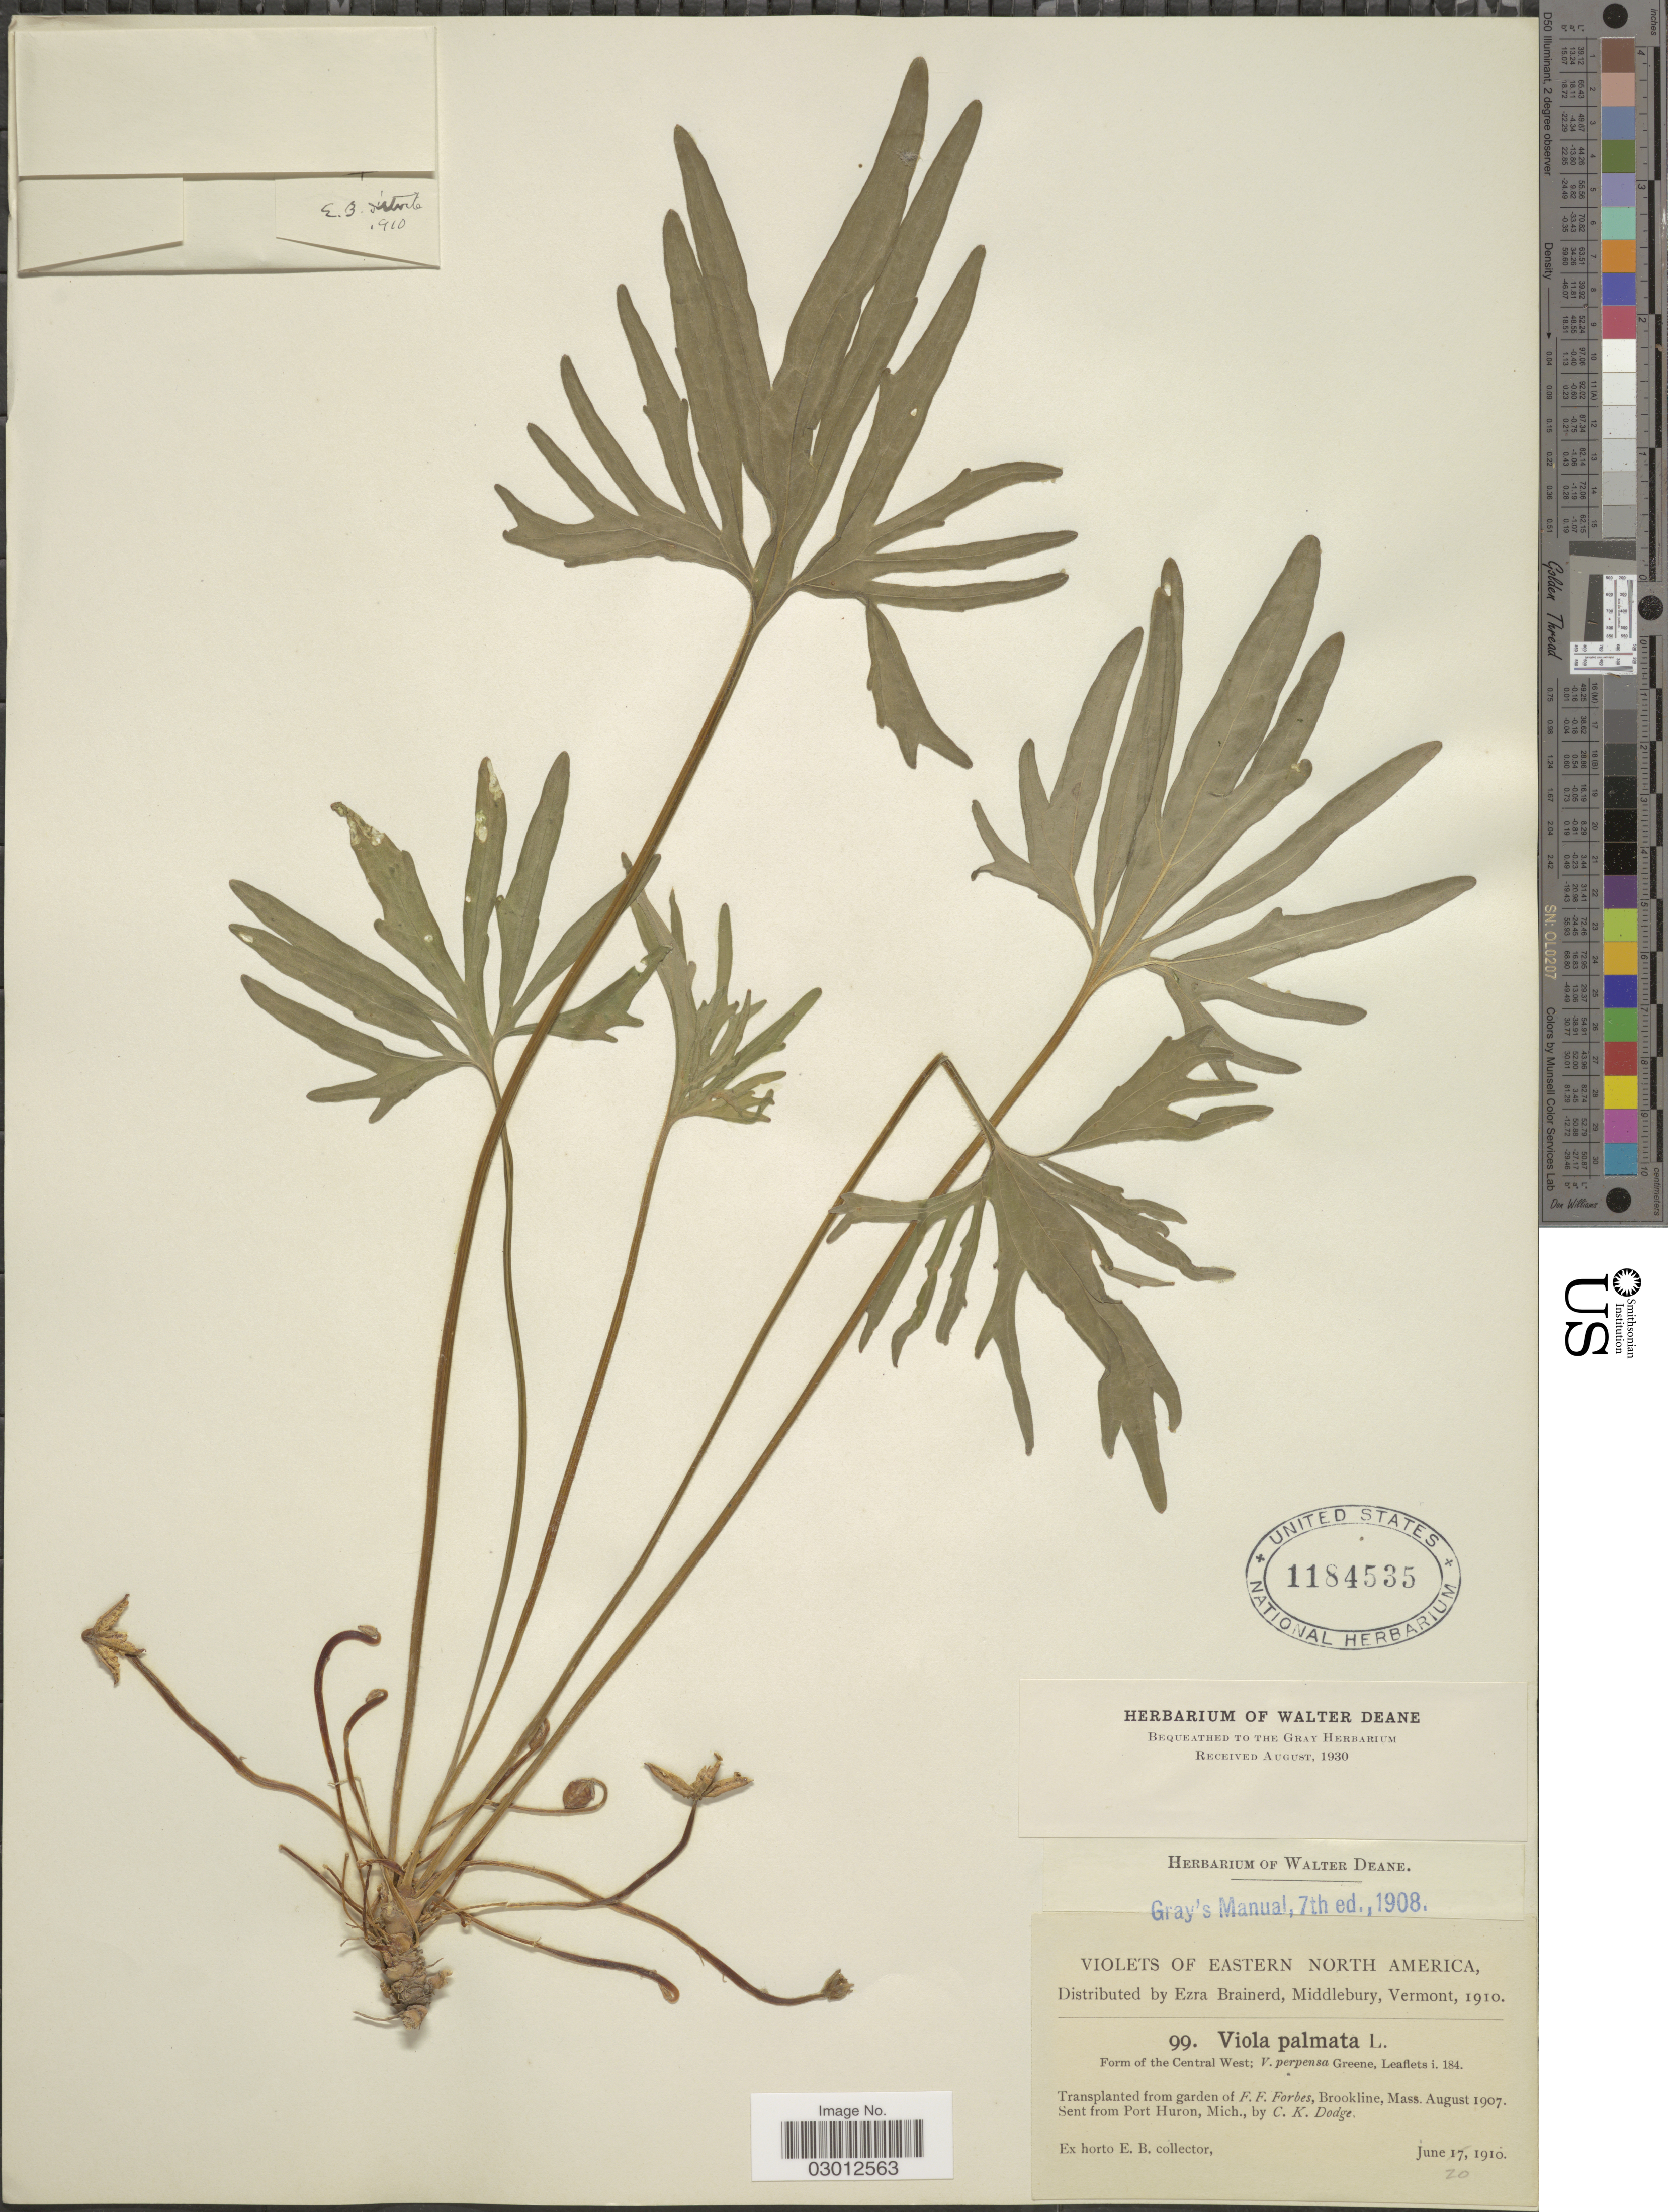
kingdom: Plantae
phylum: Tracheophyta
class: Magnoliopsida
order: Malpighiales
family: Violaceae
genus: Viola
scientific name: Viola palmata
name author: L.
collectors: ex herb. Ezra Brainerd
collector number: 99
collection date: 1910-06-20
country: United States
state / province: Massachusetts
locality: Eastern North America. Transplanted from garden of F. F. Forbes, Brookline, Mass.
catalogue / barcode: US 1184535